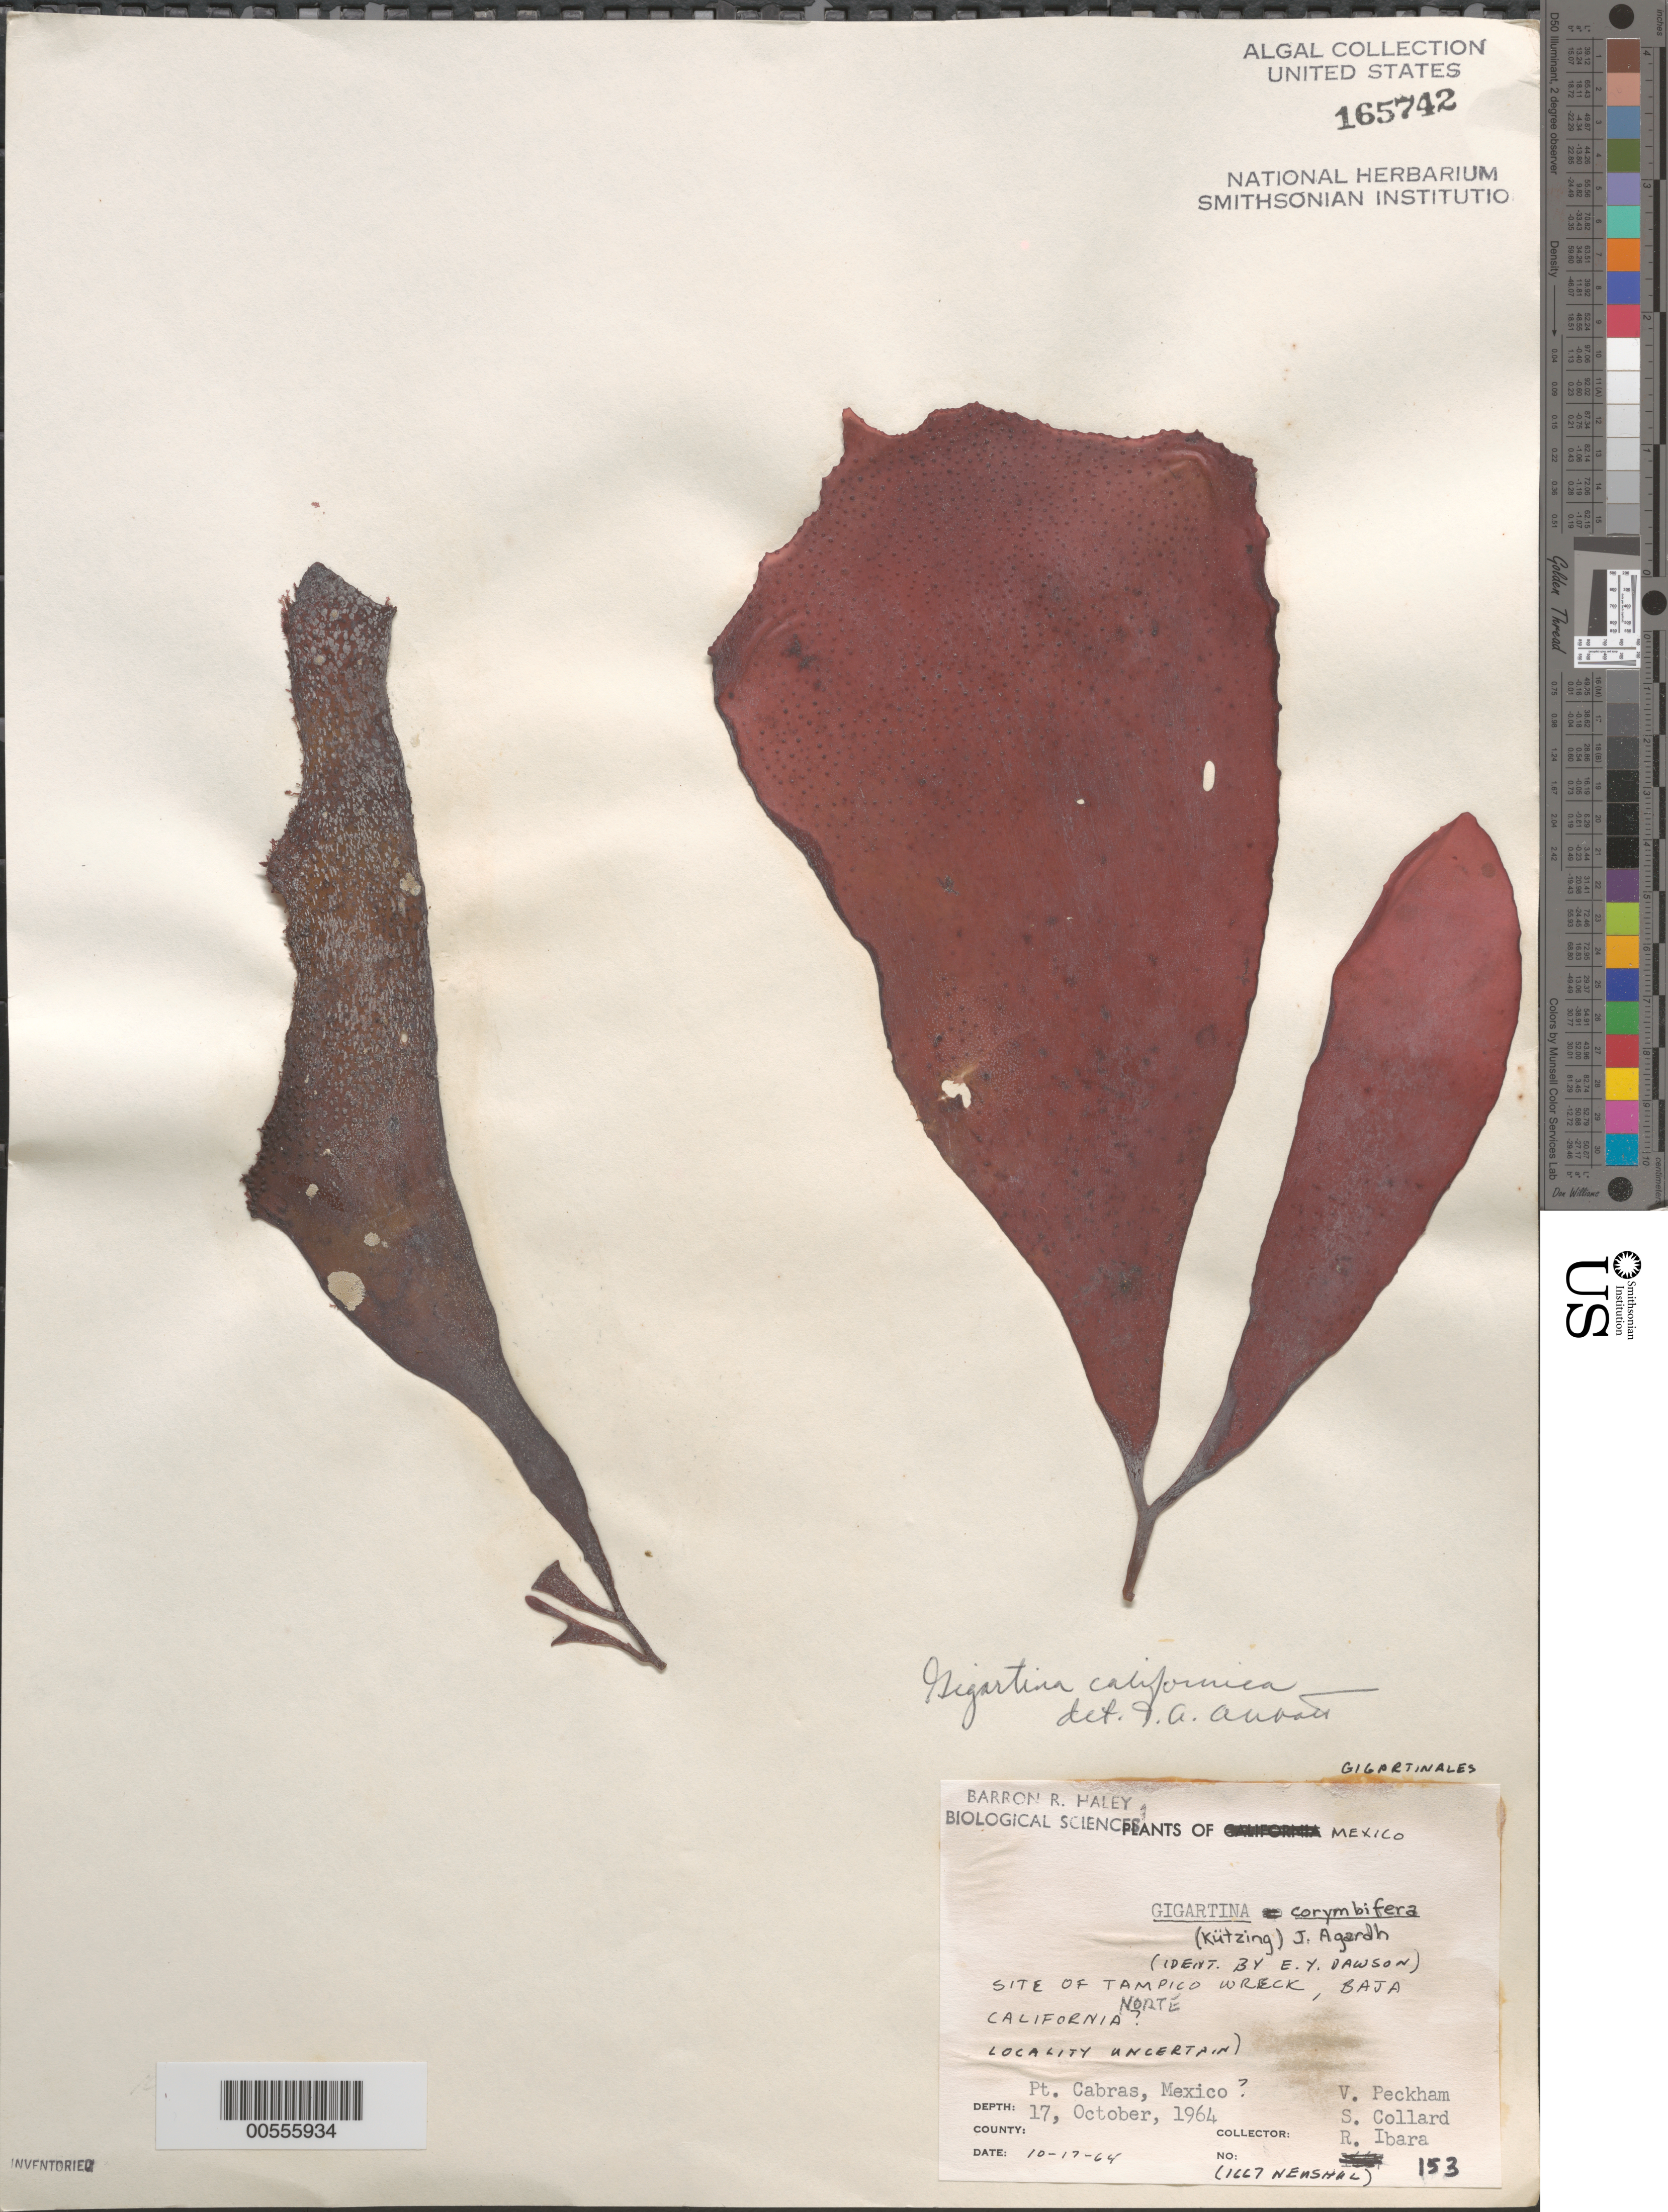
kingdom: Plantae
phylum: Rhodophyta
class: Florideophyceae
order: Gigartinales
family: Gigartinaceae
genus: Chondracanthus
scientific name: Chondracanthus corymbiferus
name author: (Kütz.) Guiry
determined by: Algae name updating Project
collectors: V. Peckham, S. Collard & R. Ibara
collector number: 153 & NEUSHUL 1667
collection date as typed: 17 Oct 1964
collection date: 1964-10-17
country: Mexico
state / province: Baja California Norte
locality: Tampico Wreck Bay, Punta Cabras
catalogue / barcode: US 165742